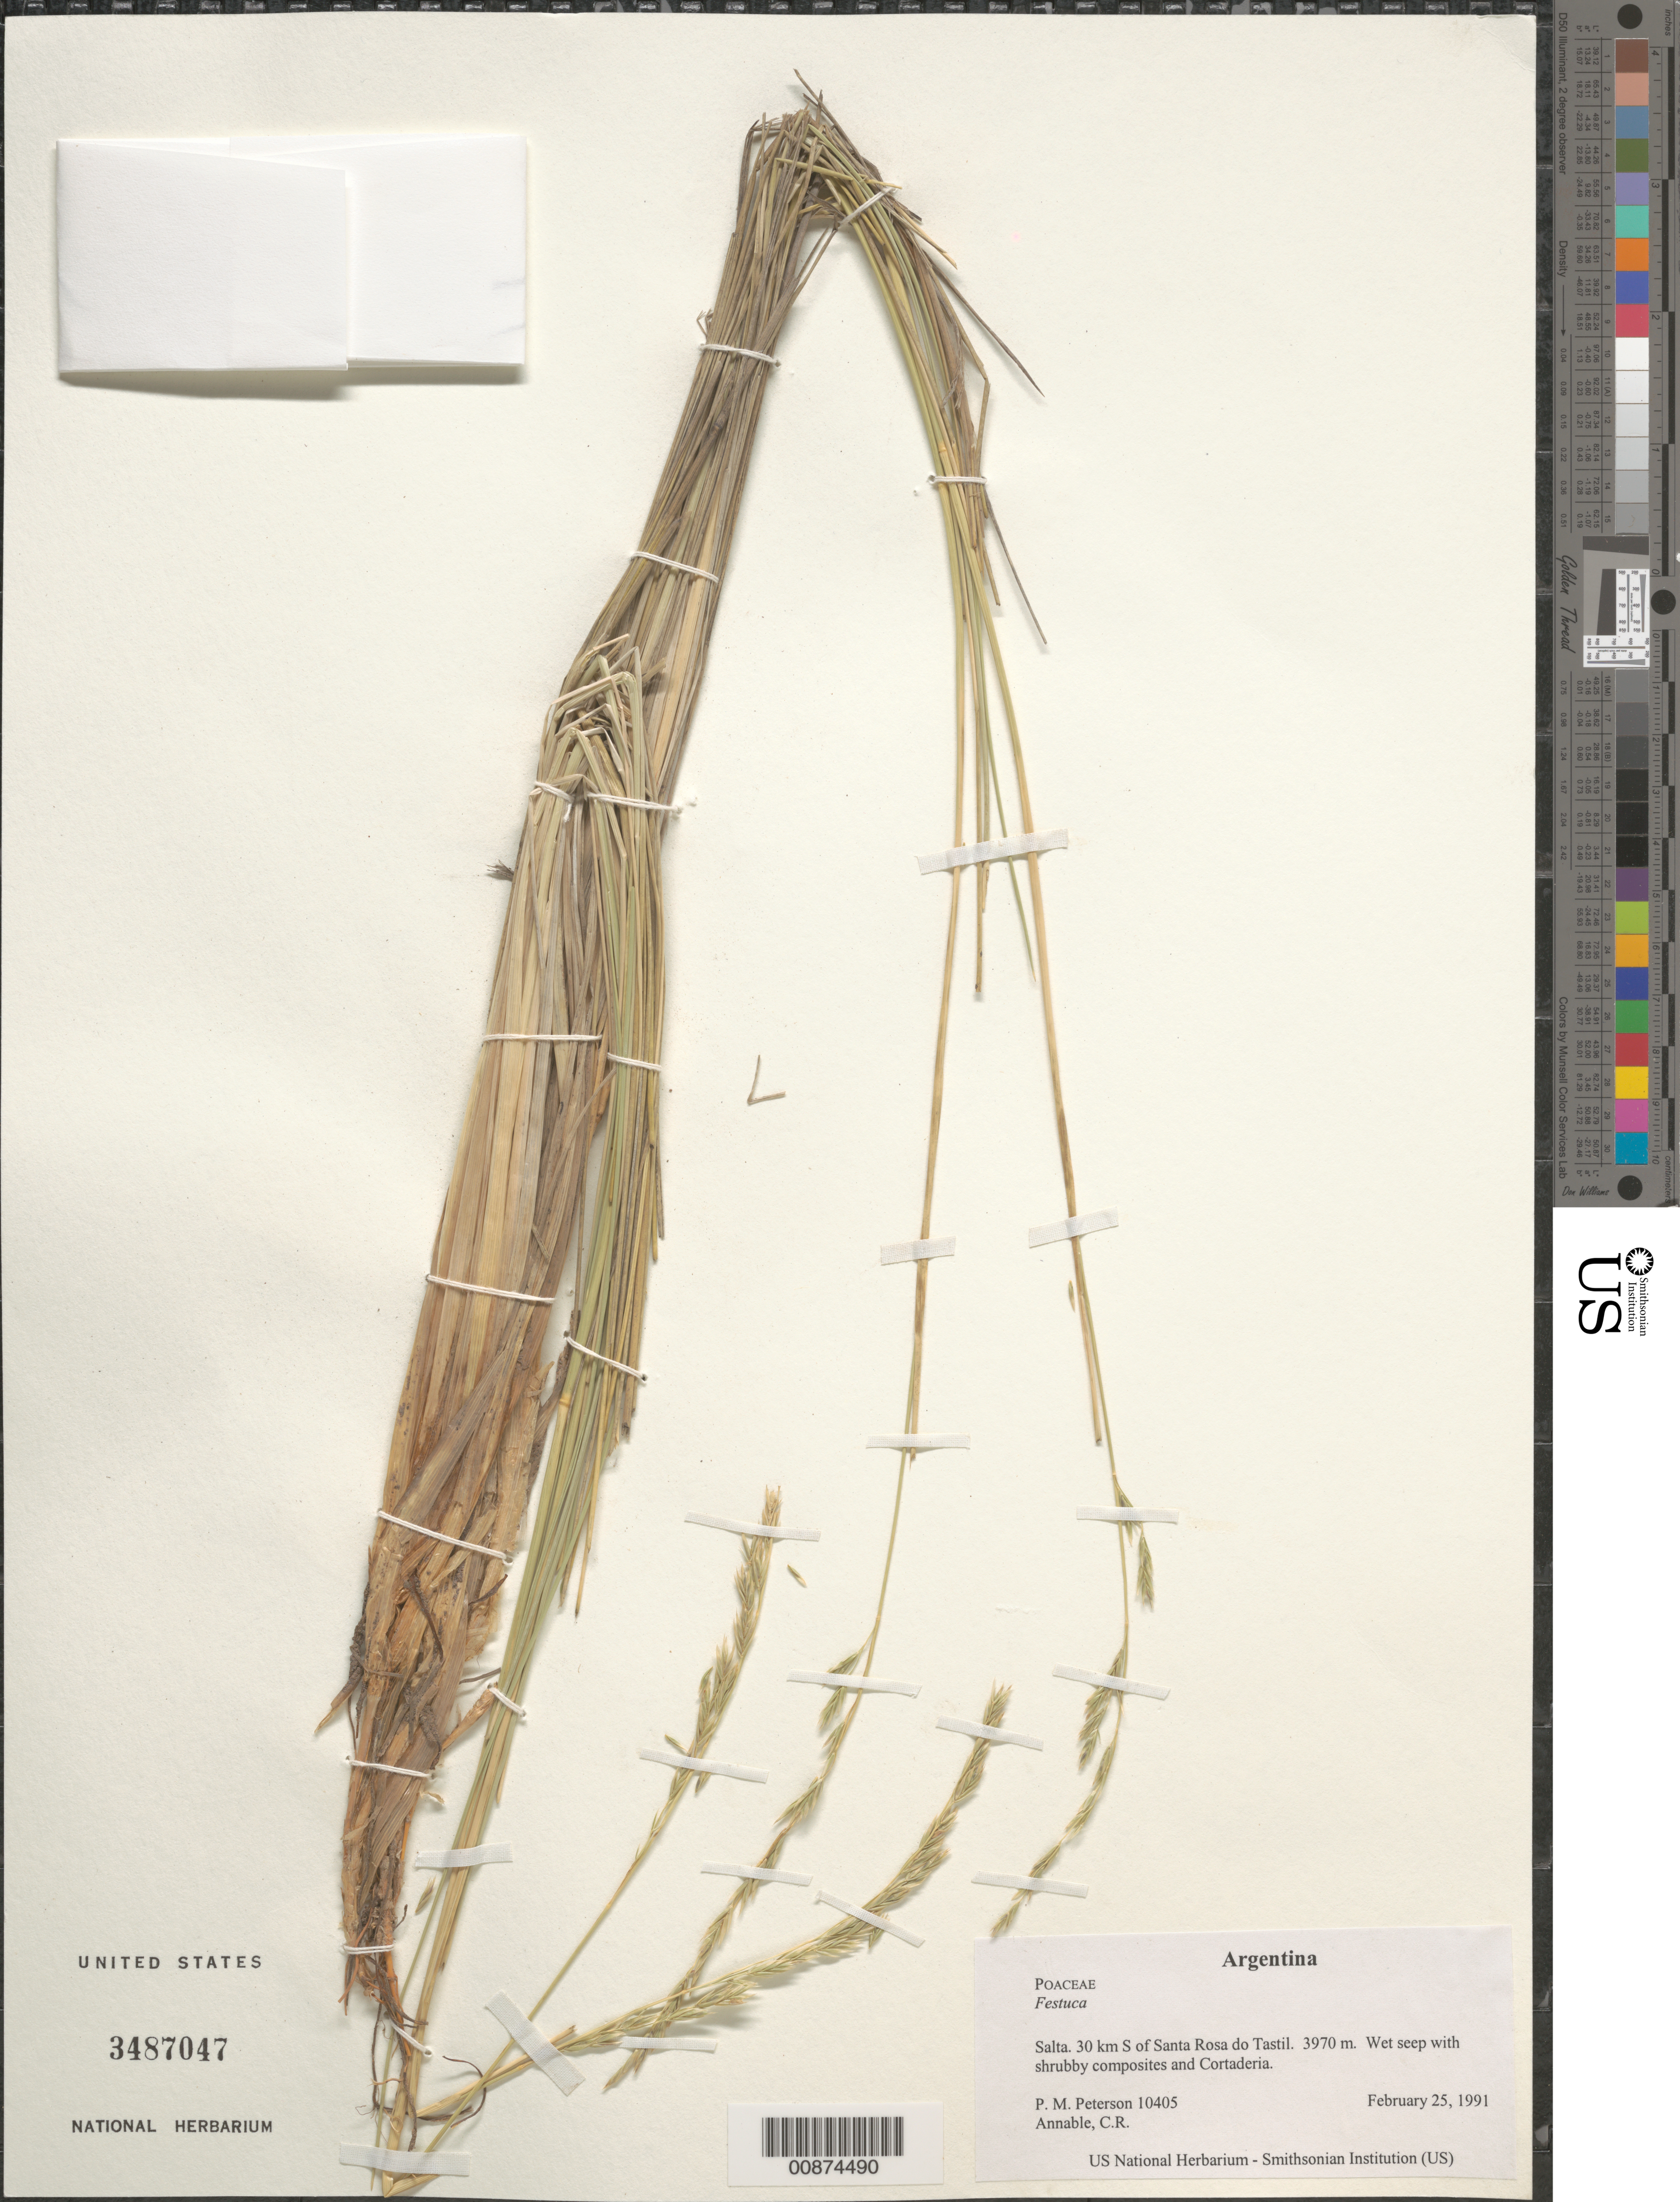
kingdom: Plantae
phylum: Tracheophyta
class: Liliopsida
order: Poales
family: Poaceae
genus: Festuca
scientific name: Festuca sp.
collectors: P. M. Peterson & C. R. Annable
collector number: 10405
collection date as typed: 25 Feb 1991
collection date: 1991-02-25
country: Argentina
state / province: Salta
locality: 30 km S of Santa Rosa do Tastil.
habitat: Wet seep with shruby composites and Cortaderia.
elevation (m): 3970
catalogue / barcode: US 3487047